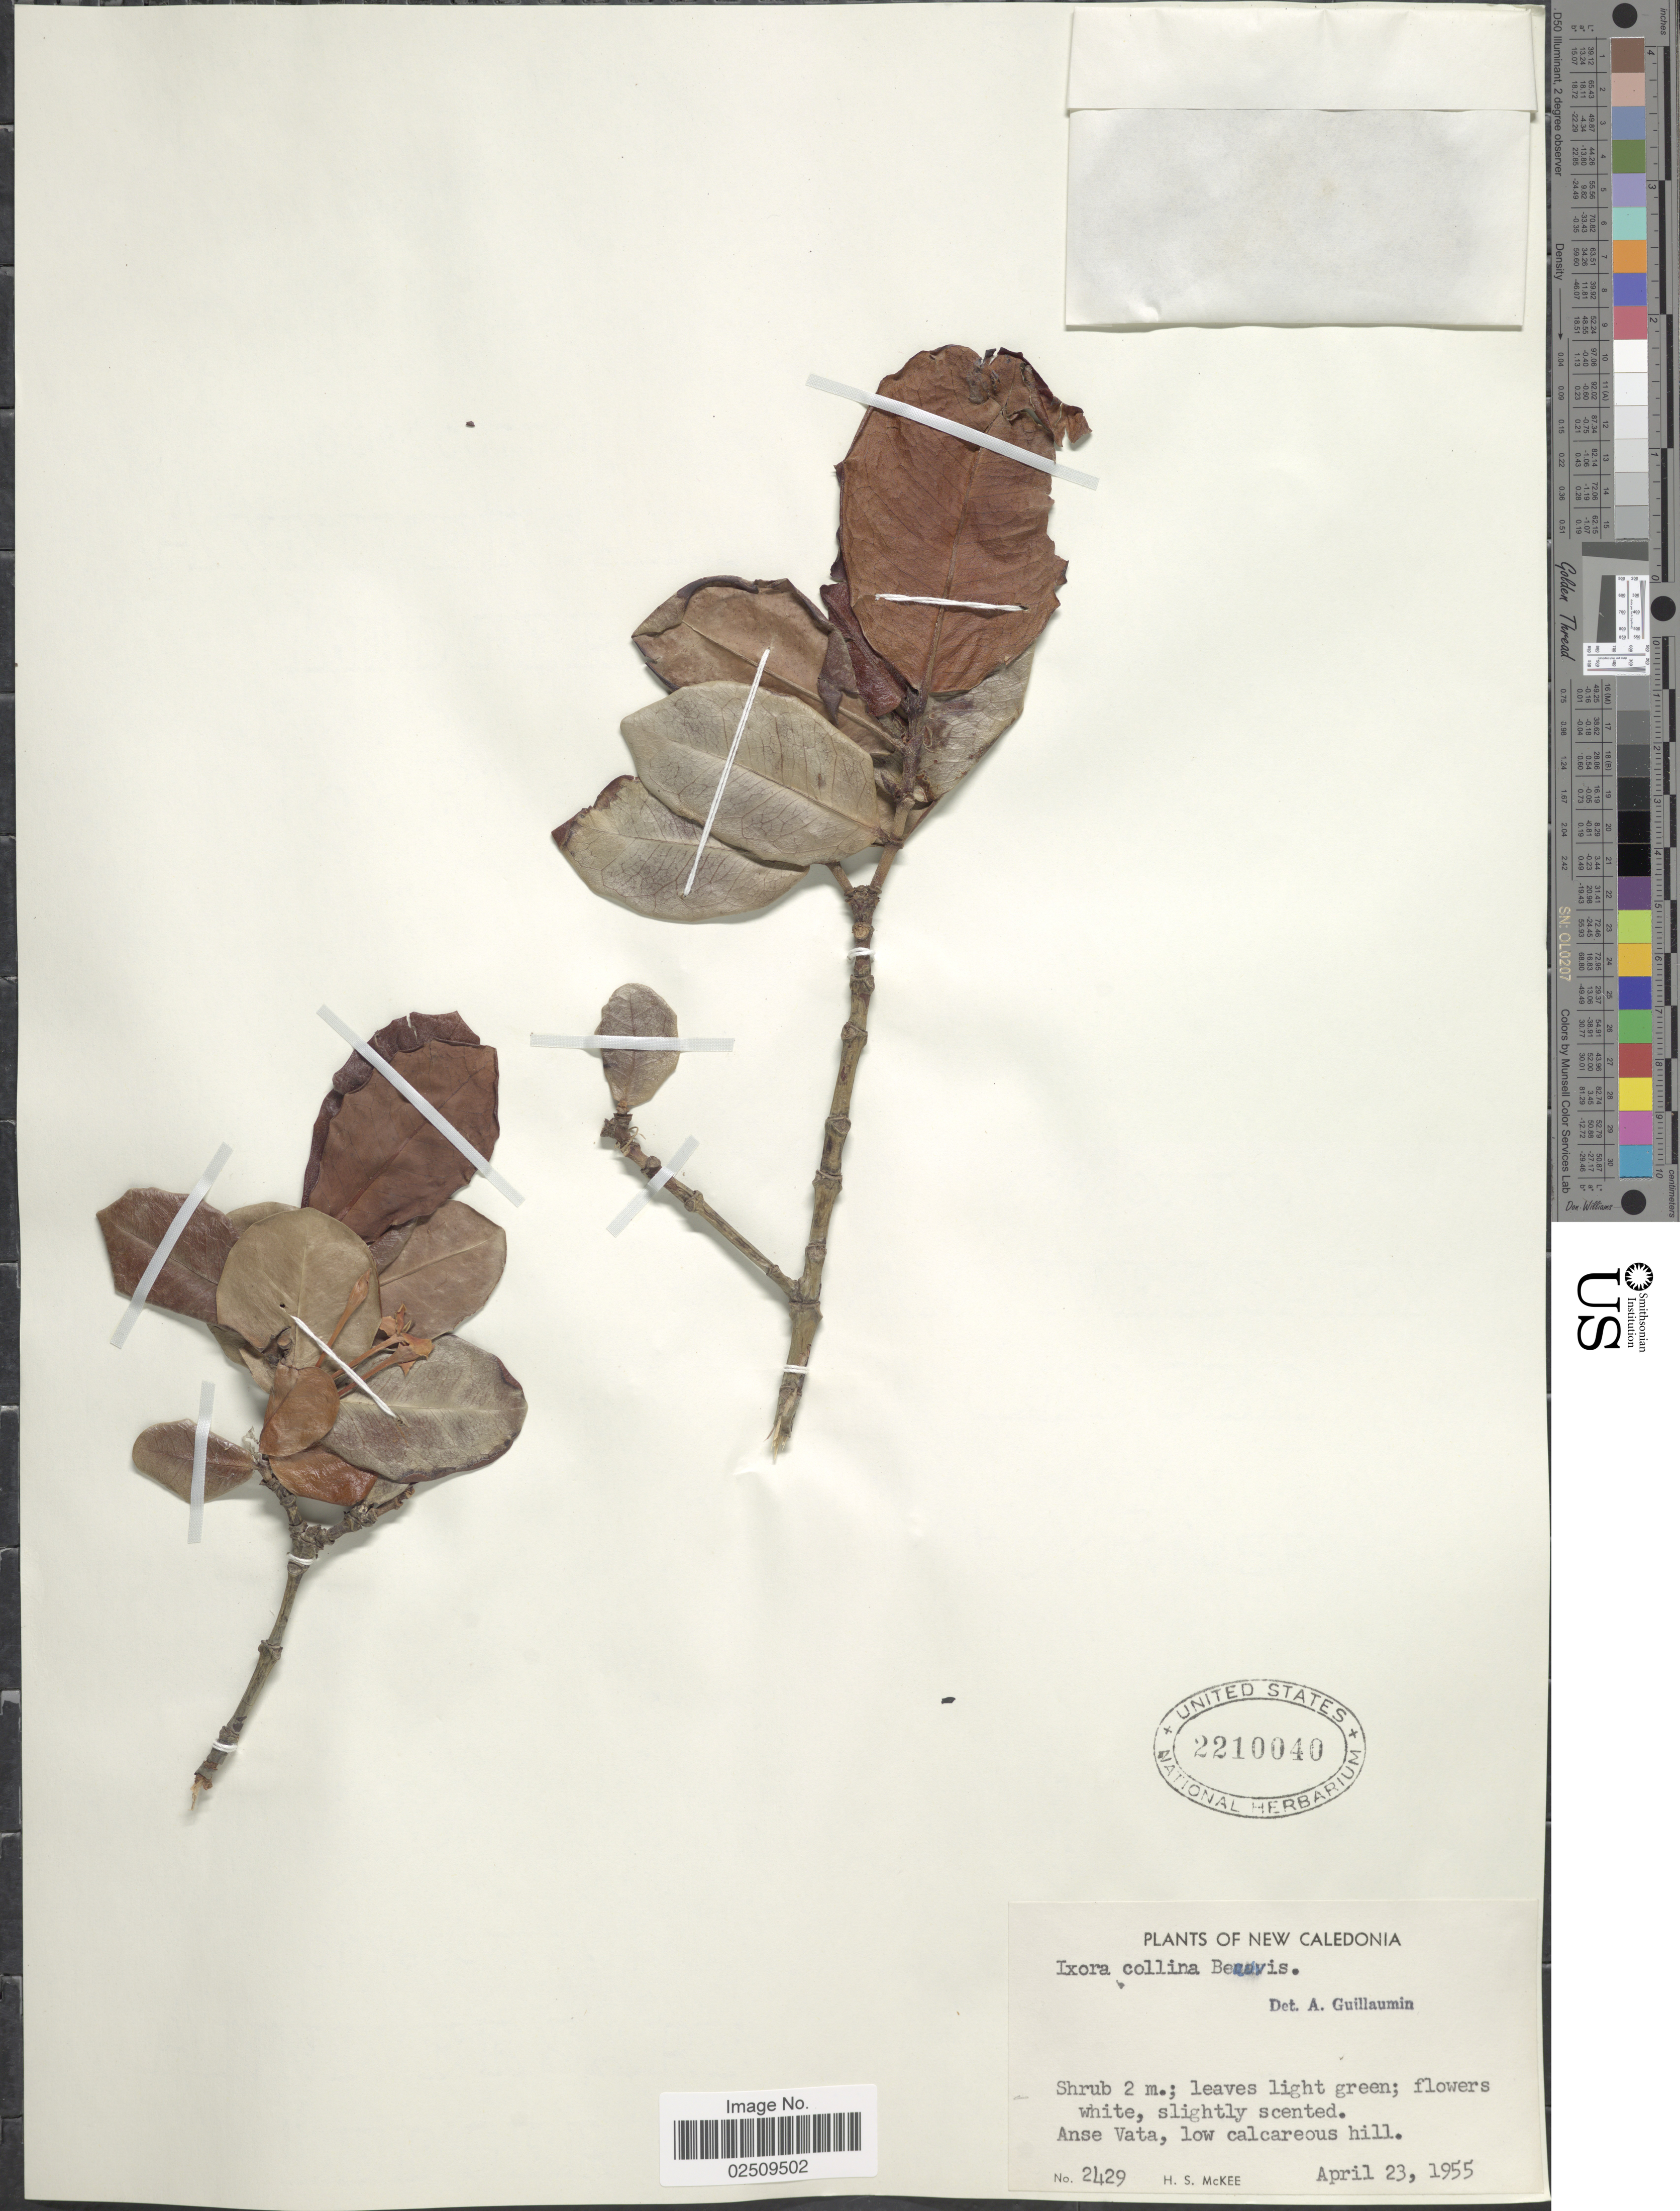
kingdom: Plantae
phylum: Tracheophyta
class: Magnoliopsida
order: Gentianales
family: Rubiaceae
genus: Ixora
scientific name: Ixora collina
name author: (Montrouz.) Beauvis.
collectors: H. S. McKee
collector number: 2429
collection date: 1955-04-23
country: New Caledonia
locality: Anse Vata, low calcareous hill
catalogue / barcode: US 2210040